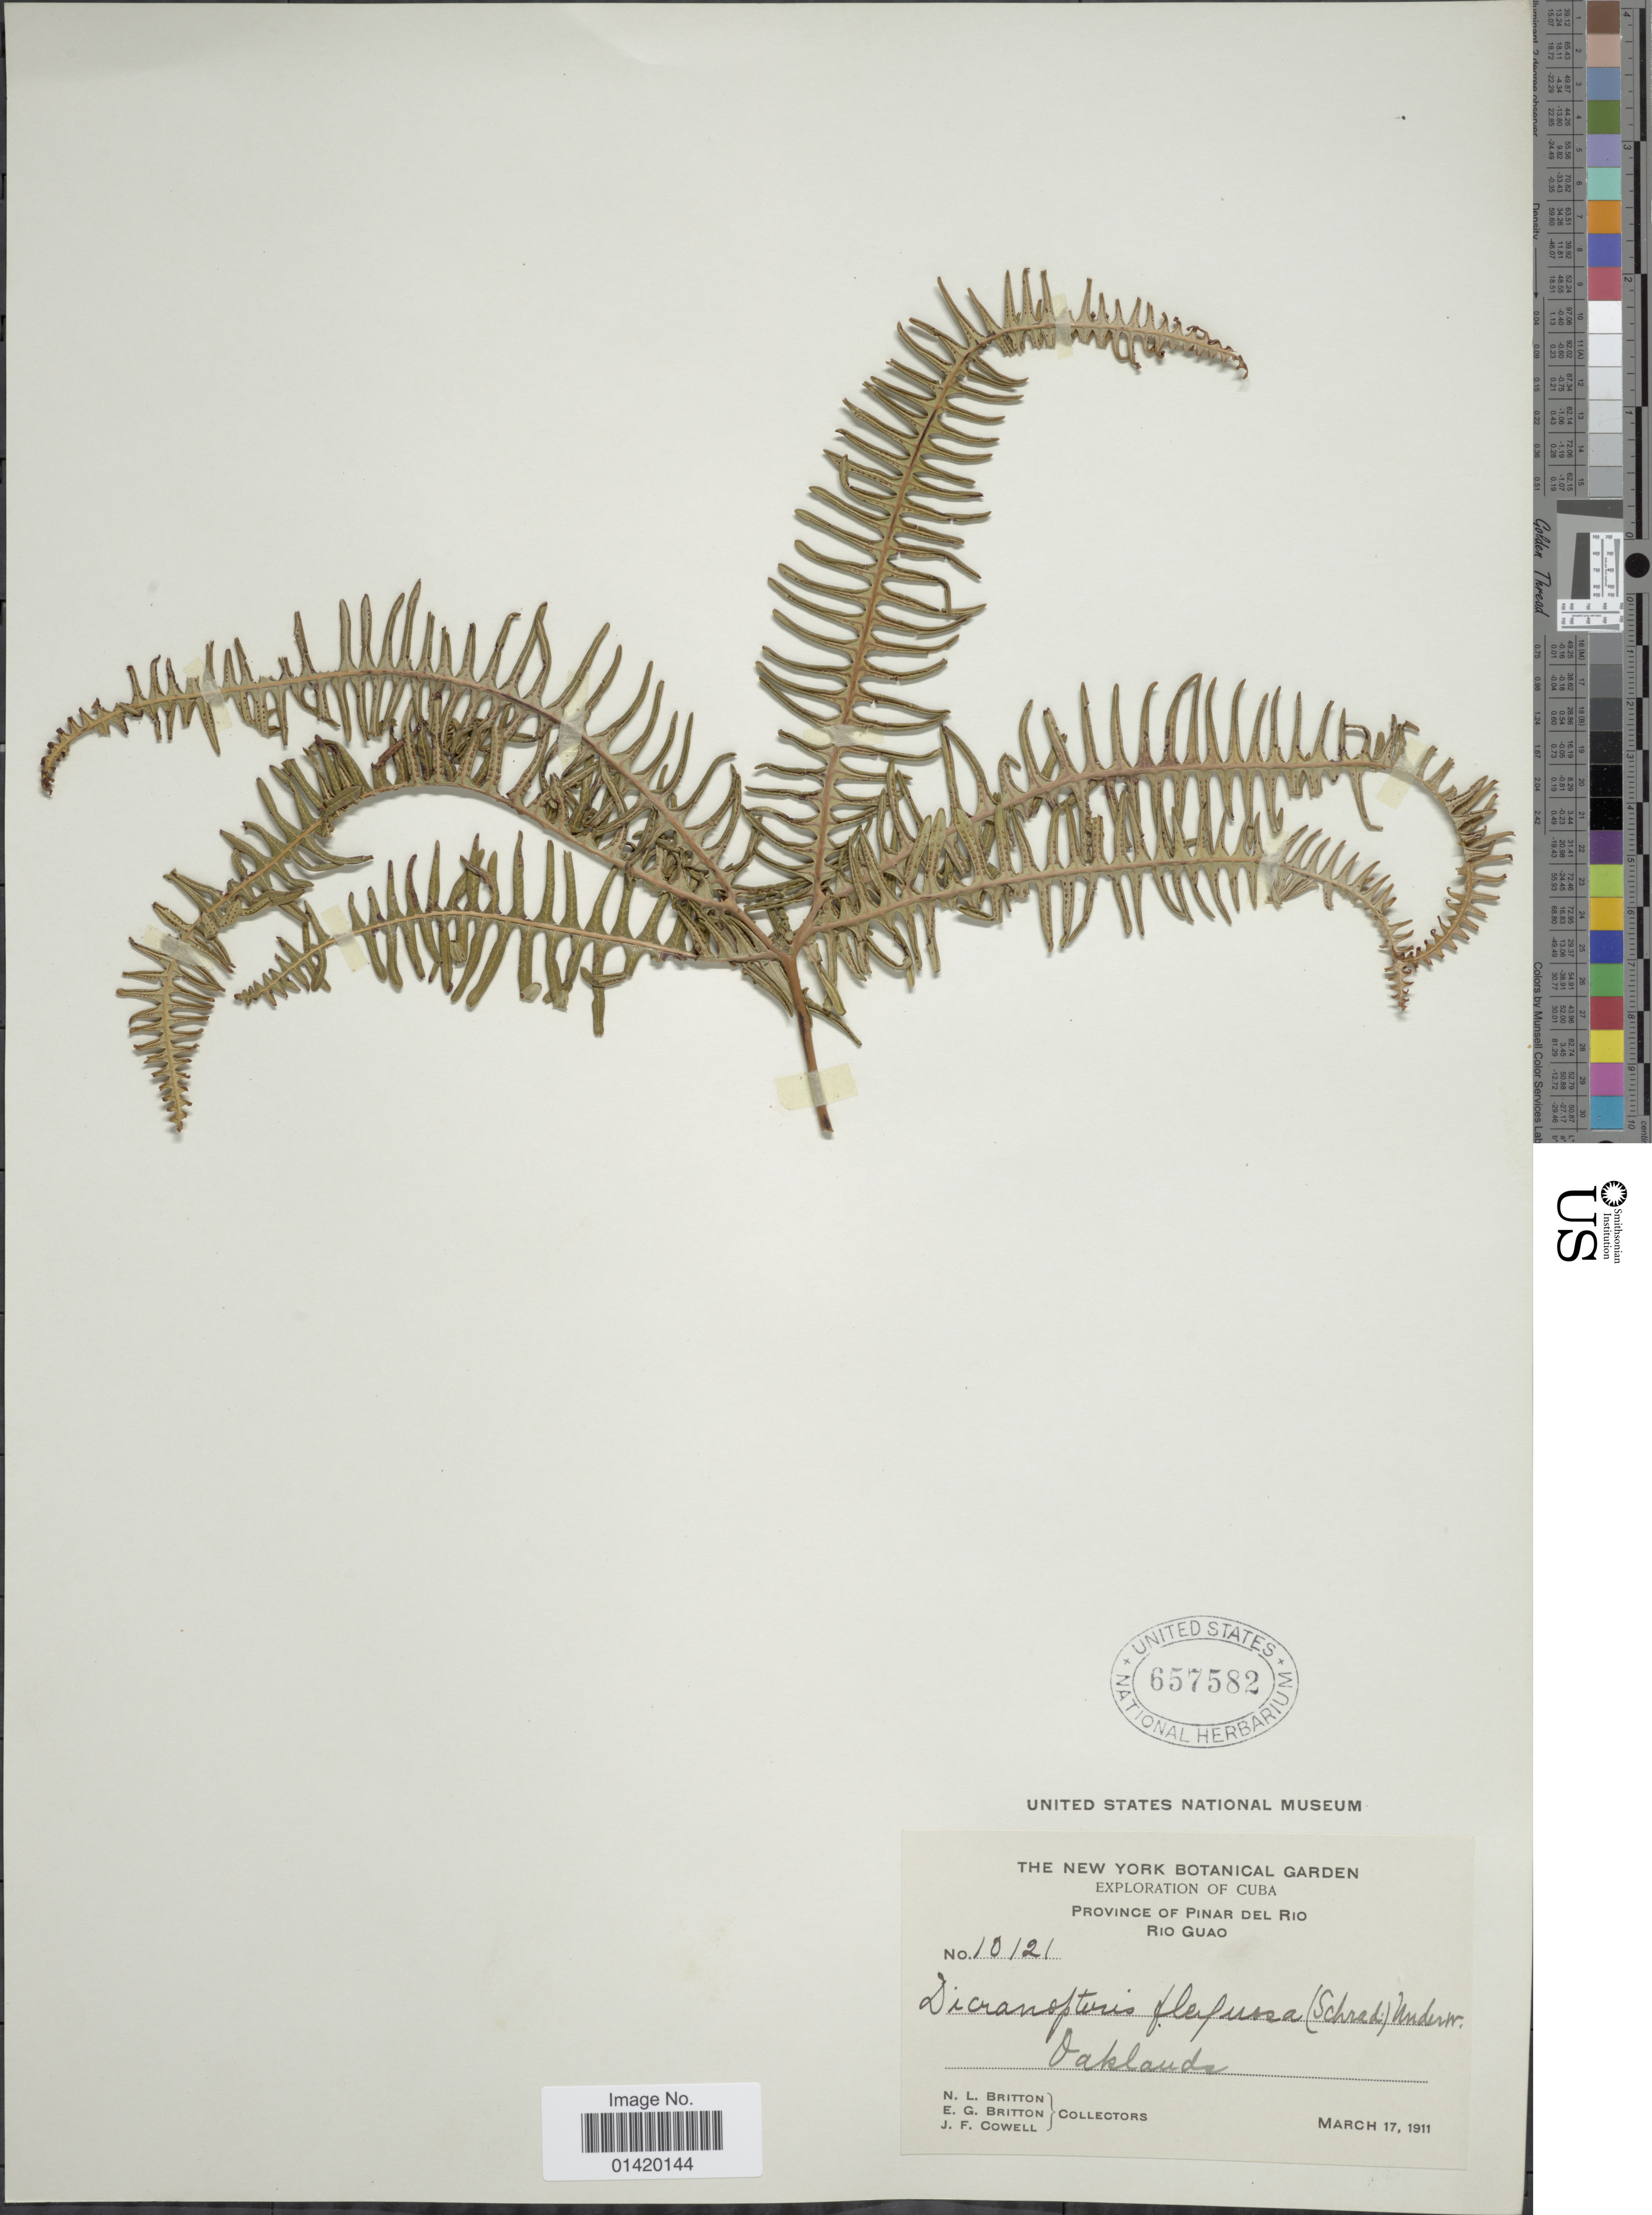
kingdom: Plantae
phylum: Tracheophyta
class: Polypodiopsida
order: Gleicheniales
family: Gleicheniaceae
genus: Dicranopteris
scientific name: Dicranopteris flexuosa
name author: (Schrad.) Underw.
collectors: N. Britton, E. G. Britton & J. F. Cowell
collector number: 10121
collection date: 1911-03-17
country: Cuba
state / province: Pinar del Río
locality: Rio Guao, Oaklands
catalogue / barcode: US 657582